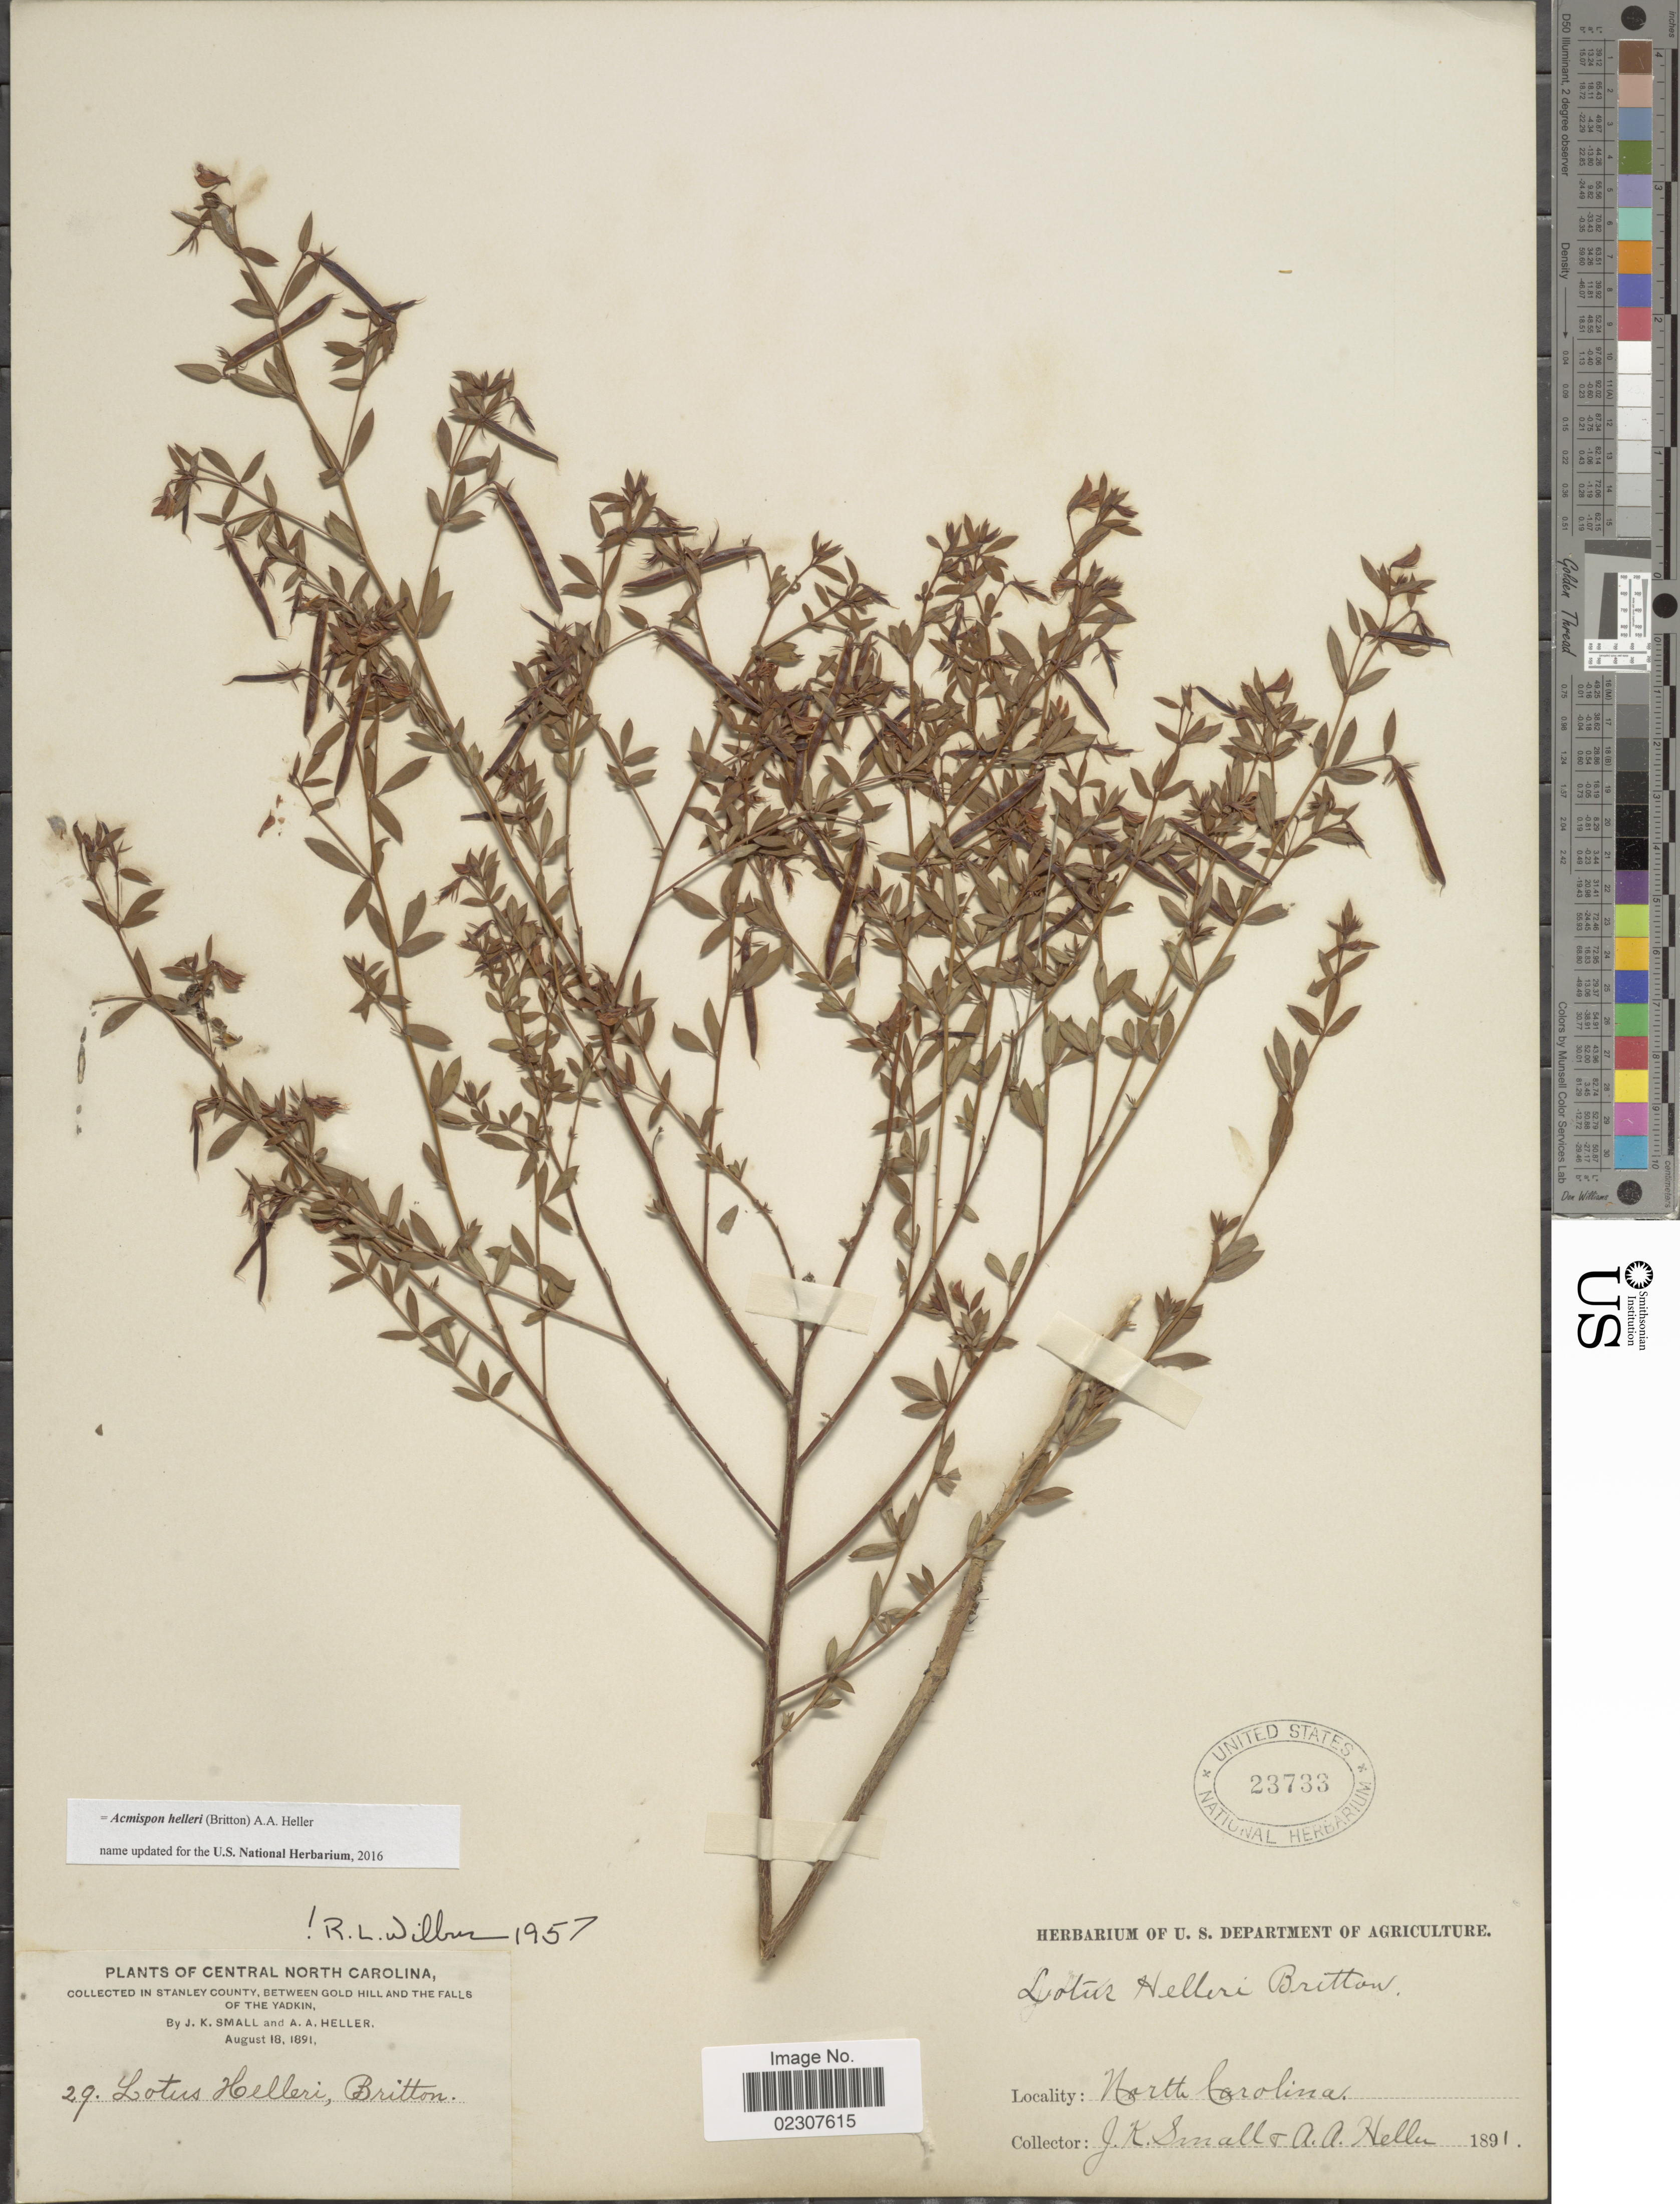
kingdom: Plantae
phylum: Tracheophyta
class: Magnoliopsida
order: Fabales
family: Fabaceae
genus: Acmispon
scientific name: Acmispon helleri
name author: (Britton) A. Heller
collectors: J. K. Small & A. A. Heller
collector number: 29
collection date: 1891-08-18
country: United States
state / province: North Carolina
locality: Central North Carolina, in Stanley County, between Gold Hill and the Falls of the Yadkin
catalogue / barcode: US 23733